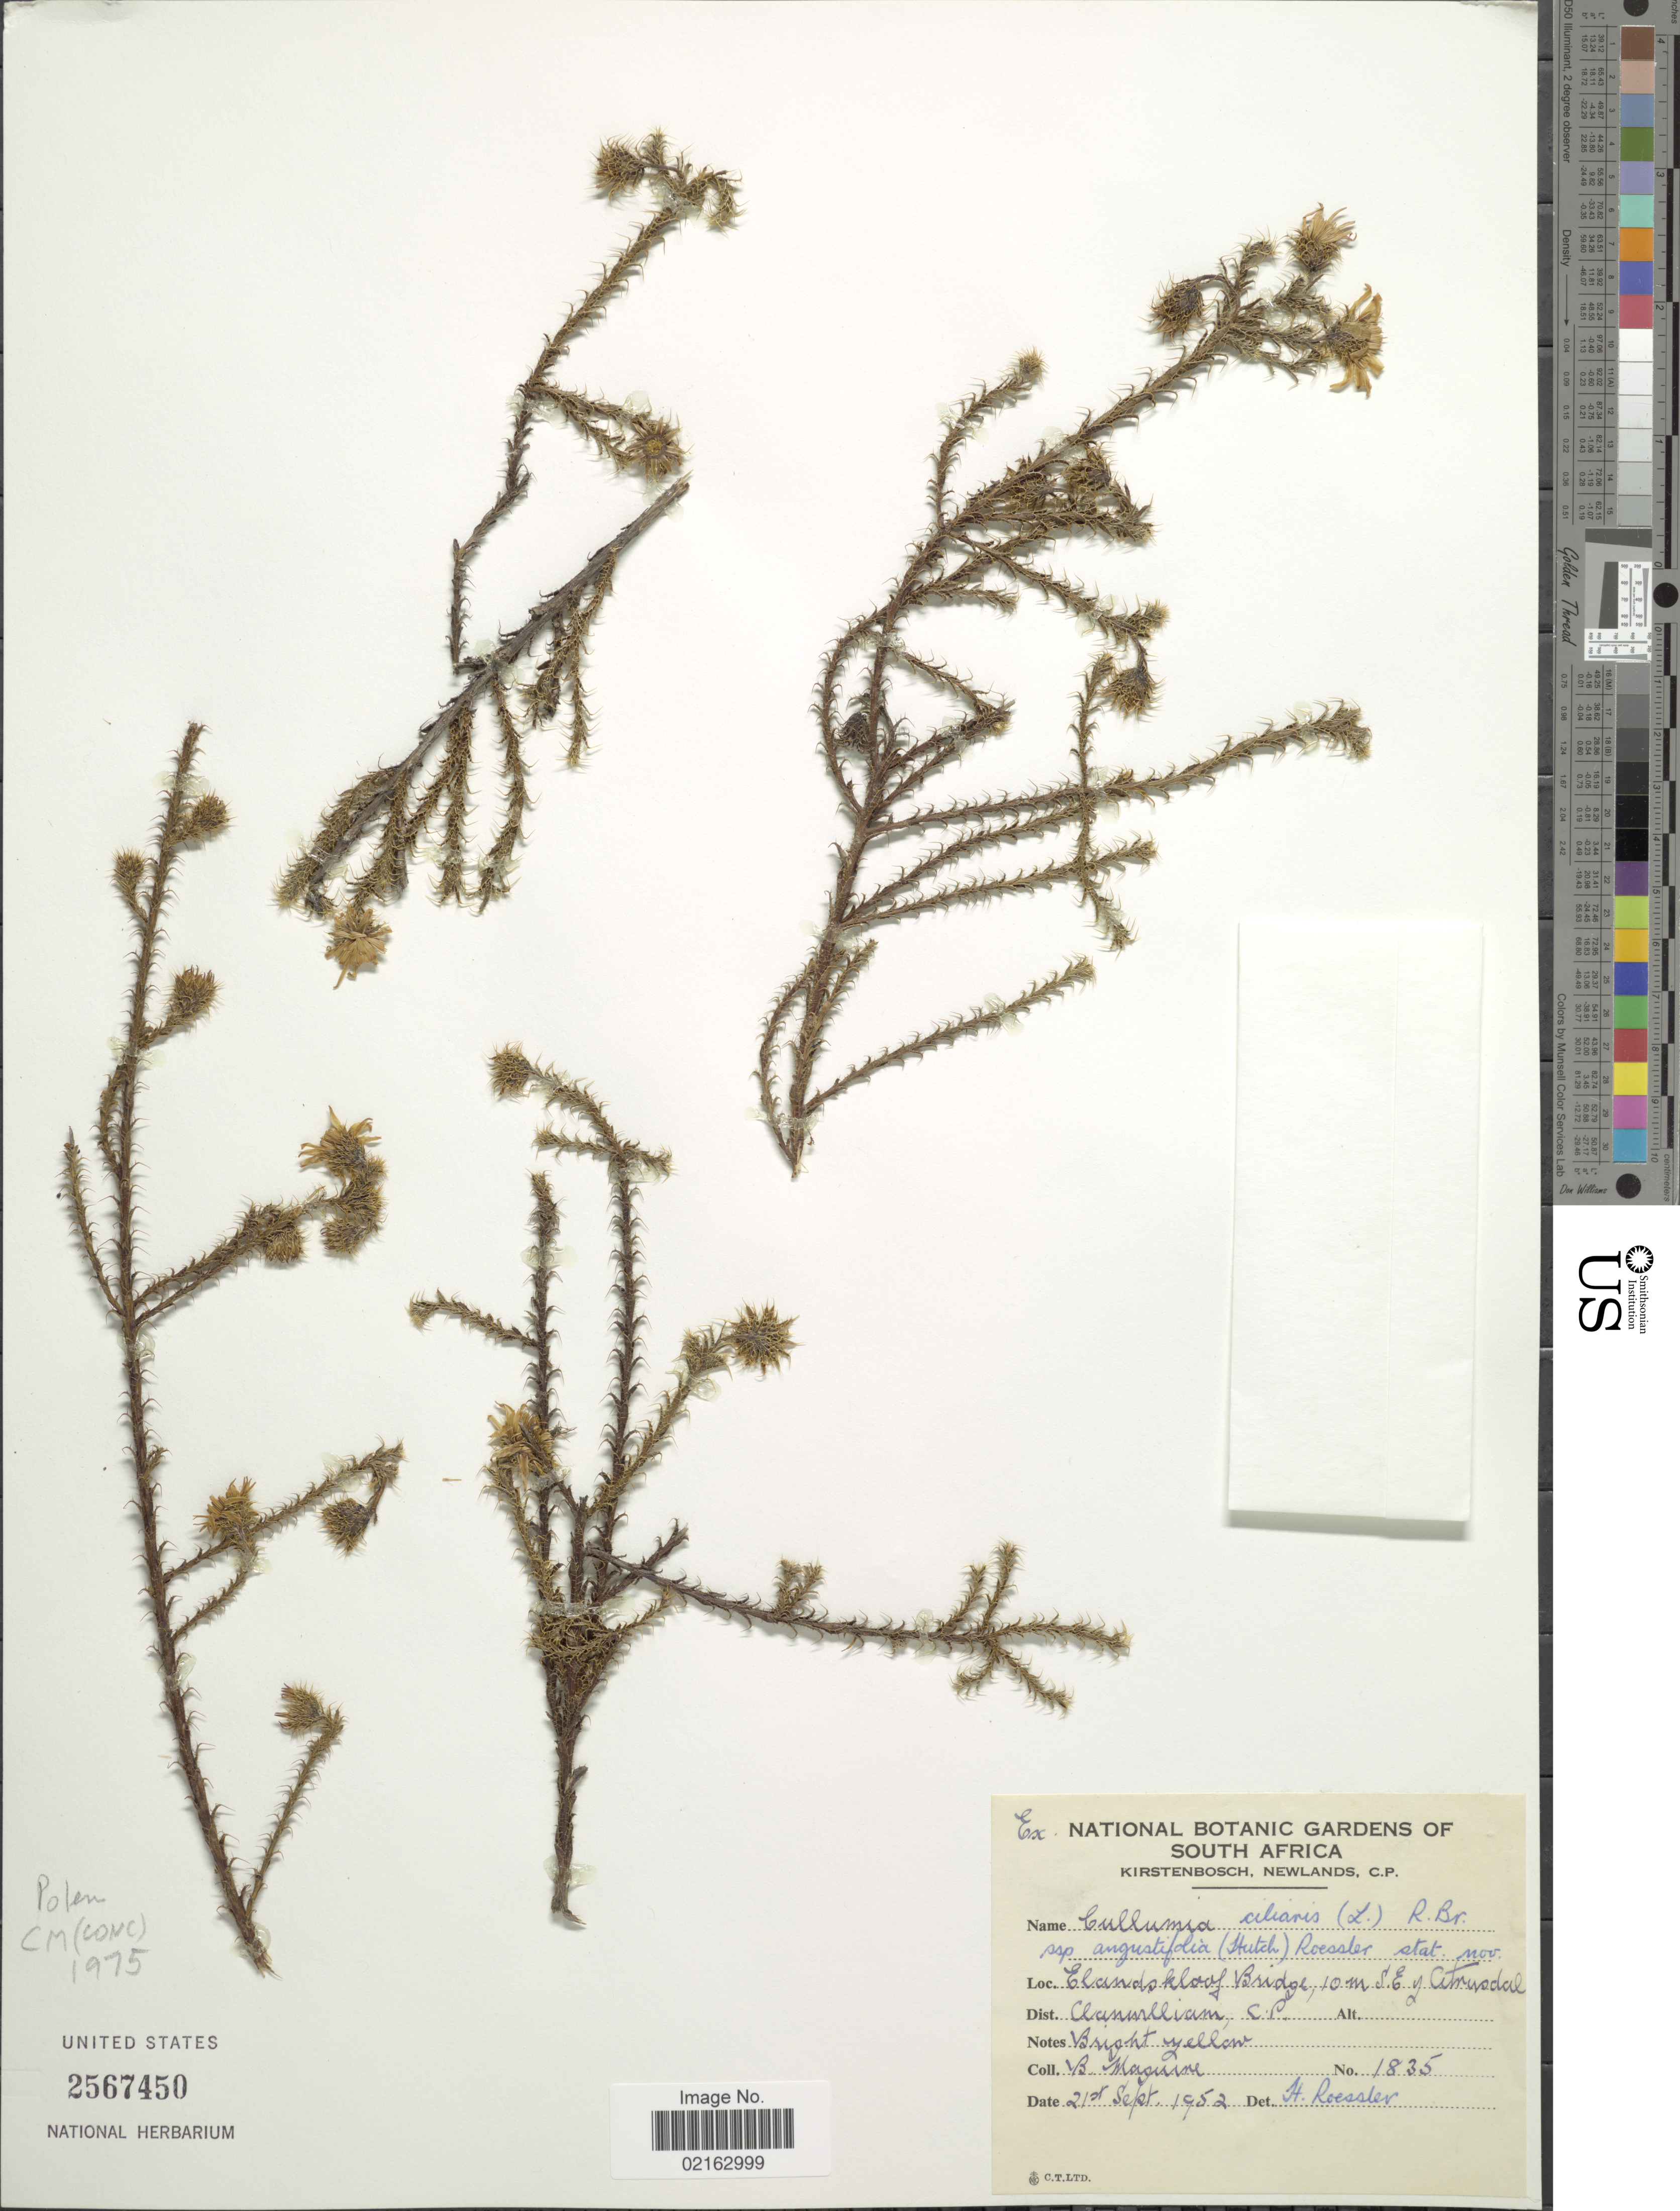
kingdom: Plantae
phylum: Tracheophyta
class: Magnoliopsida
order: Asterales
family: Asteraceae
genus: Cullumia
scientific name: Cullumia ciliaris subsp. angustifolia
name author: (Hutch.) Roessler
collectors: B. Maguire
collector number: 1835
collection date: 1952-09-21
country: South Africa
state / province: Western Cape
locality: Elandskloof Bridge, 10 m S.E. y Citrusdal. Dist.Clanwilliam, C.P.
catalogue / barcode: US 2567450